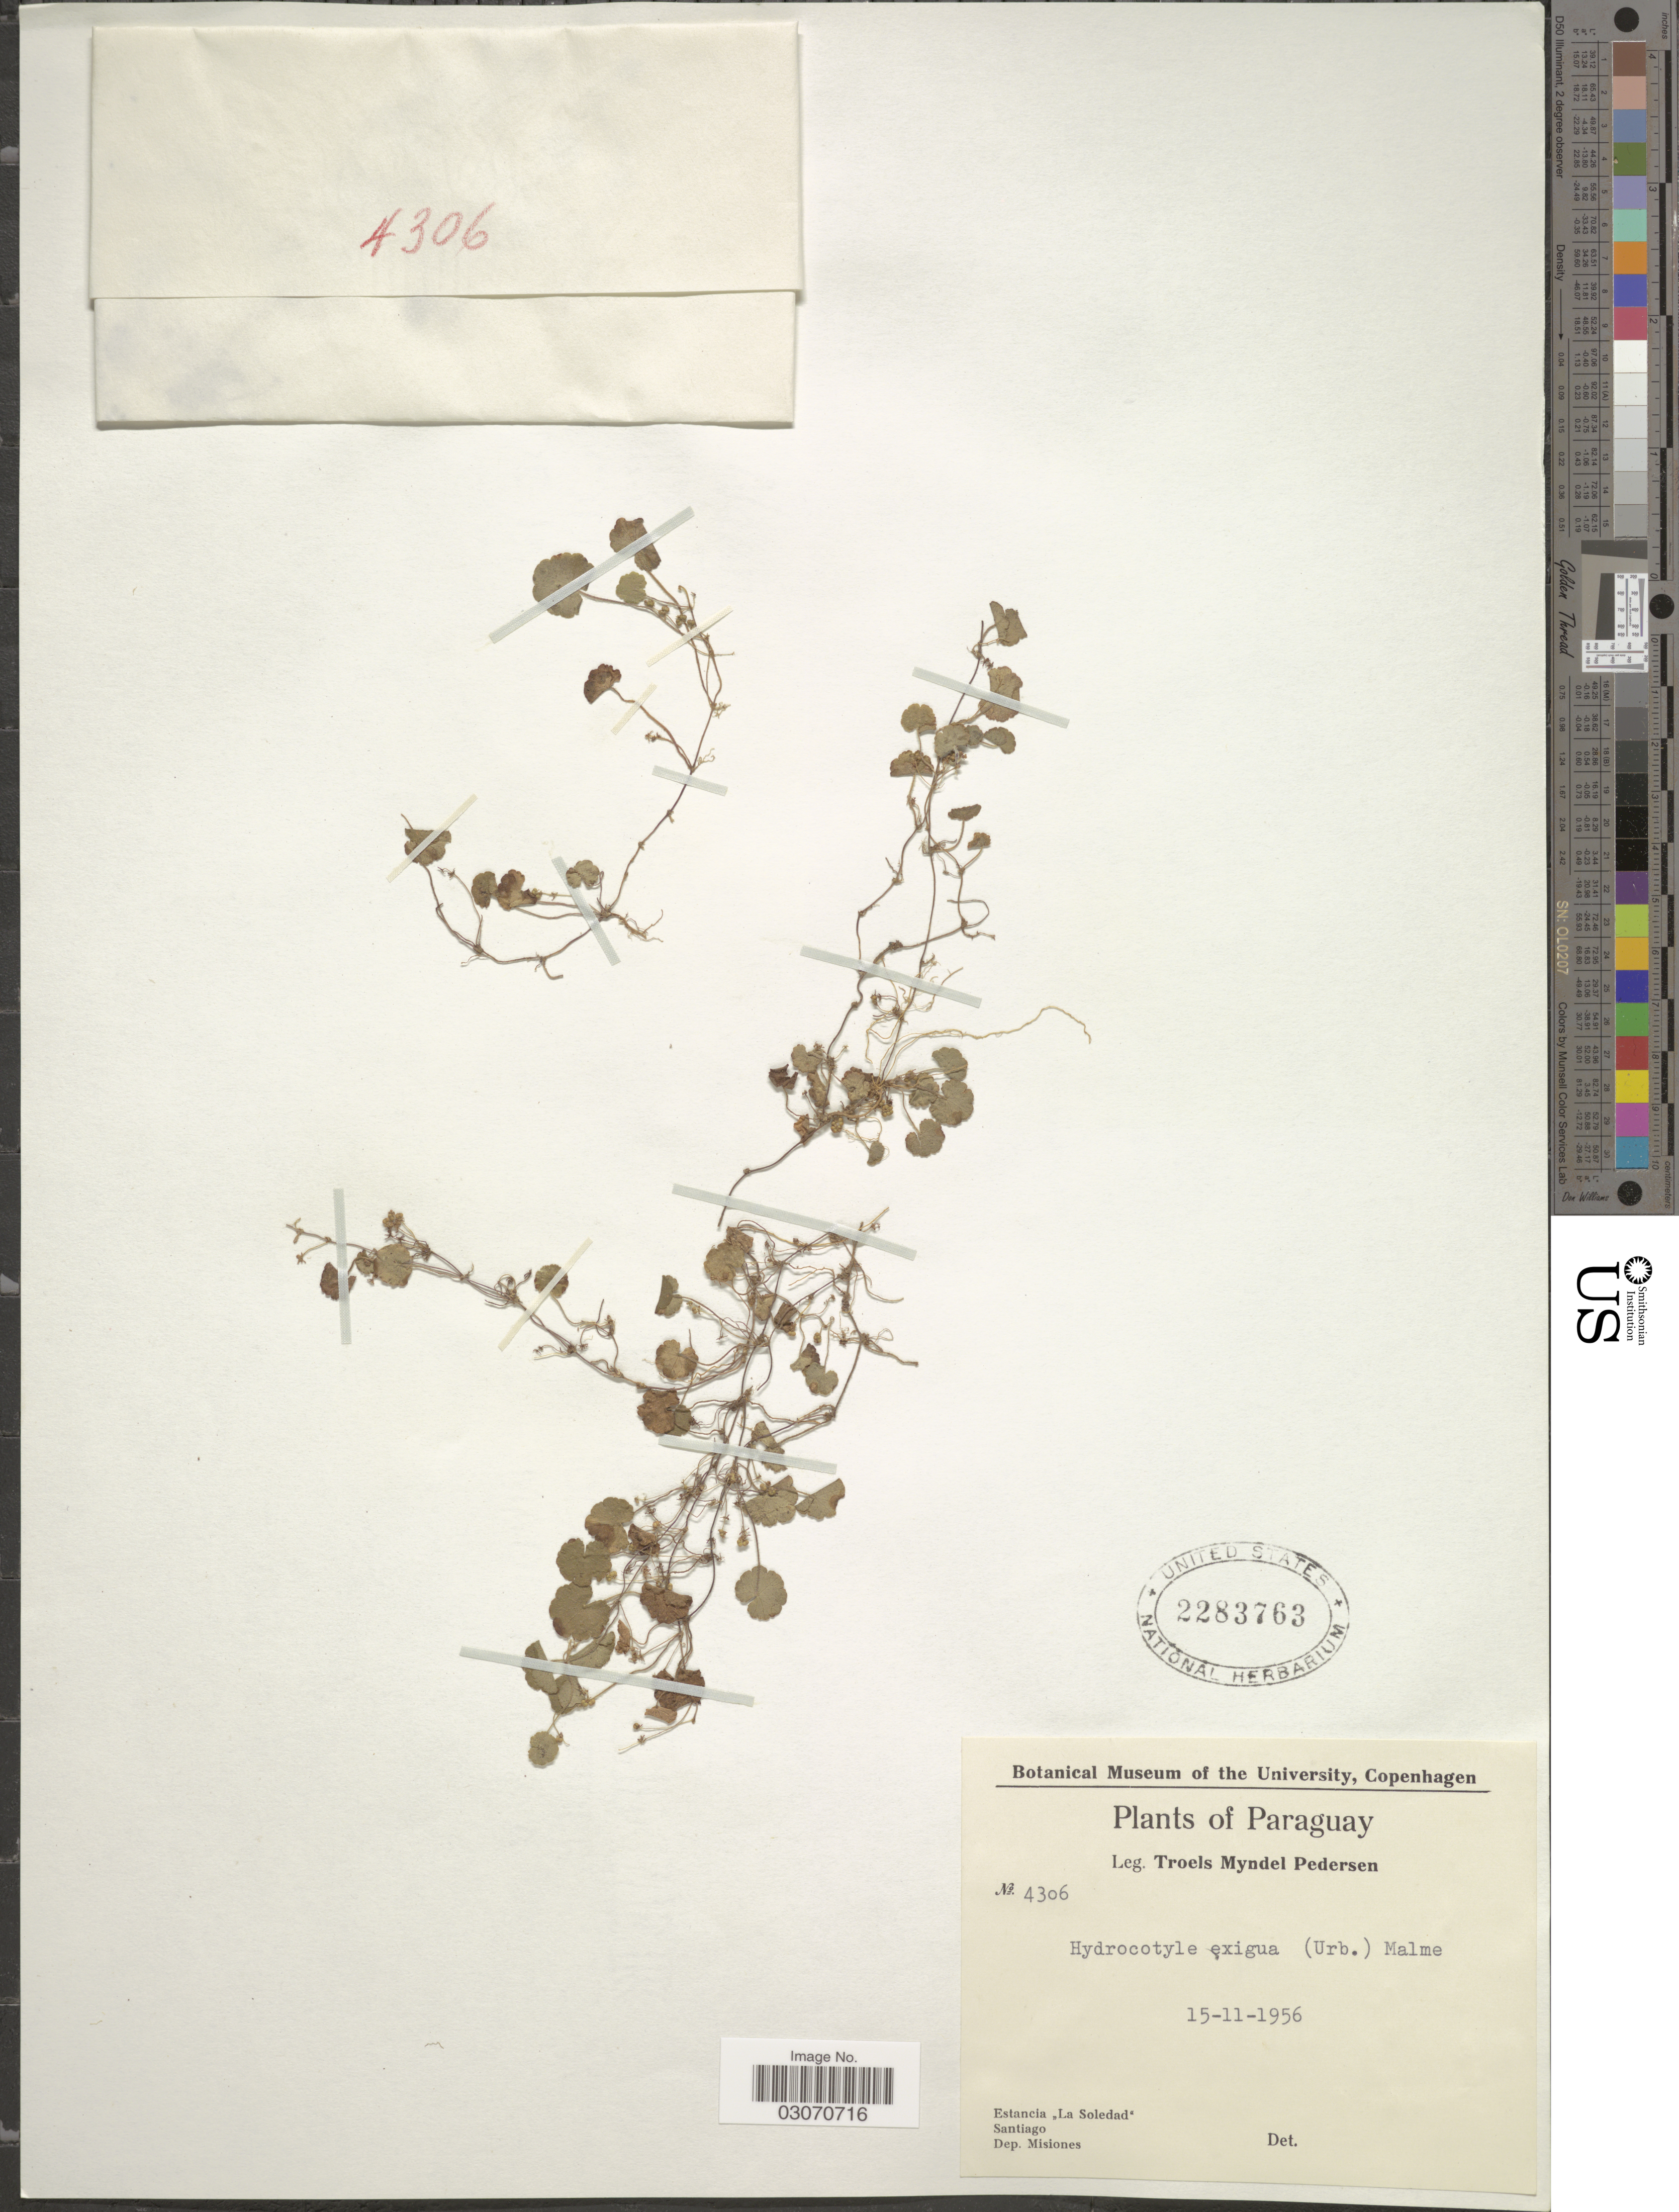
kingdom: Plantae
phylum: Tracheophyta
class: Magnoliopsida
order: Apiales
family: Araliaceae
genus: Hydrocotyle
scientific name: Hydrocotyle exigua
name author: Malme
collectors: T. Pederson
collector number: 4306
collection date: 1956-11-15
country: Paraguay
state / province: Misiones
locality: Estancia "La Soledad", Santiago, Dep. Misiones.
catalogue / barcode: US 2283763